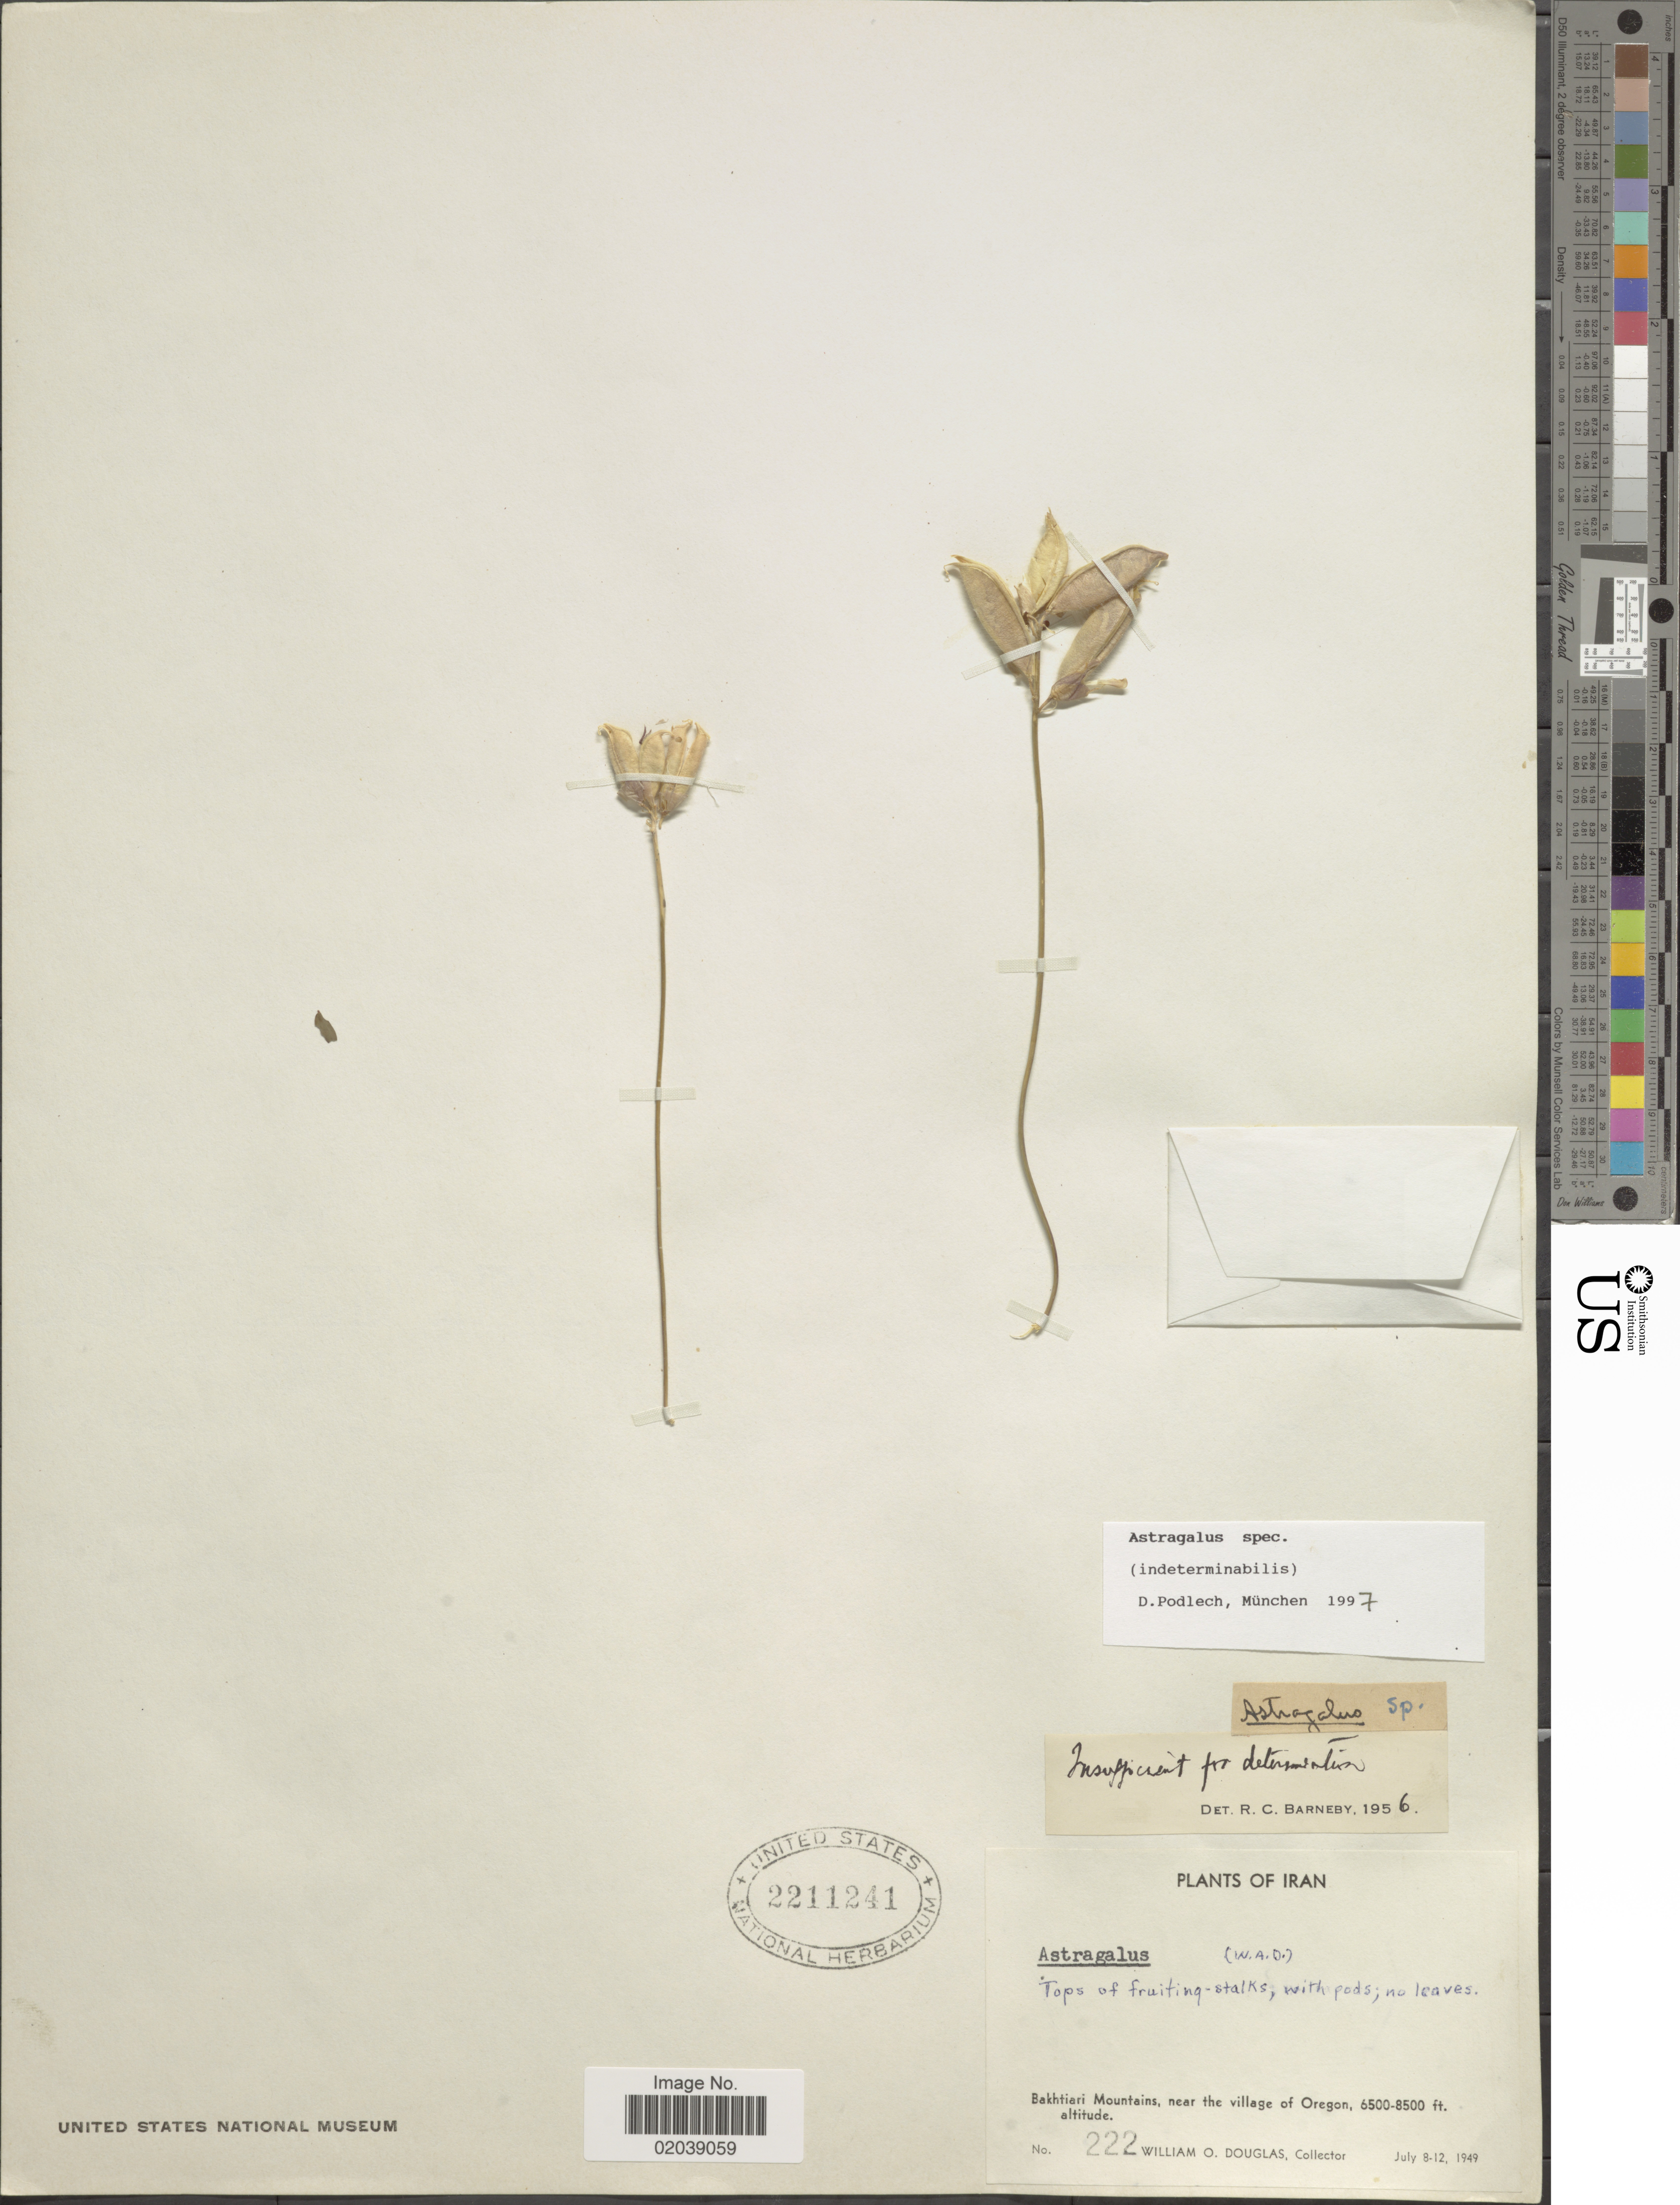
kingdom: Plantae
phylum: Tracheophyta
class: Magnoliopsida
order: Fabales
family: Fabaceae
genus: Astragalus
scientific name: Astragalus sp.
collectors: W. Douglas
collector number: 222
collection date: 1949-07-08/1949-07-12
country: Iran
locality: Bakhtiari Mountains, near the village of Oregon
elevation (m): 1981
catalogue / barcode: US 2211241